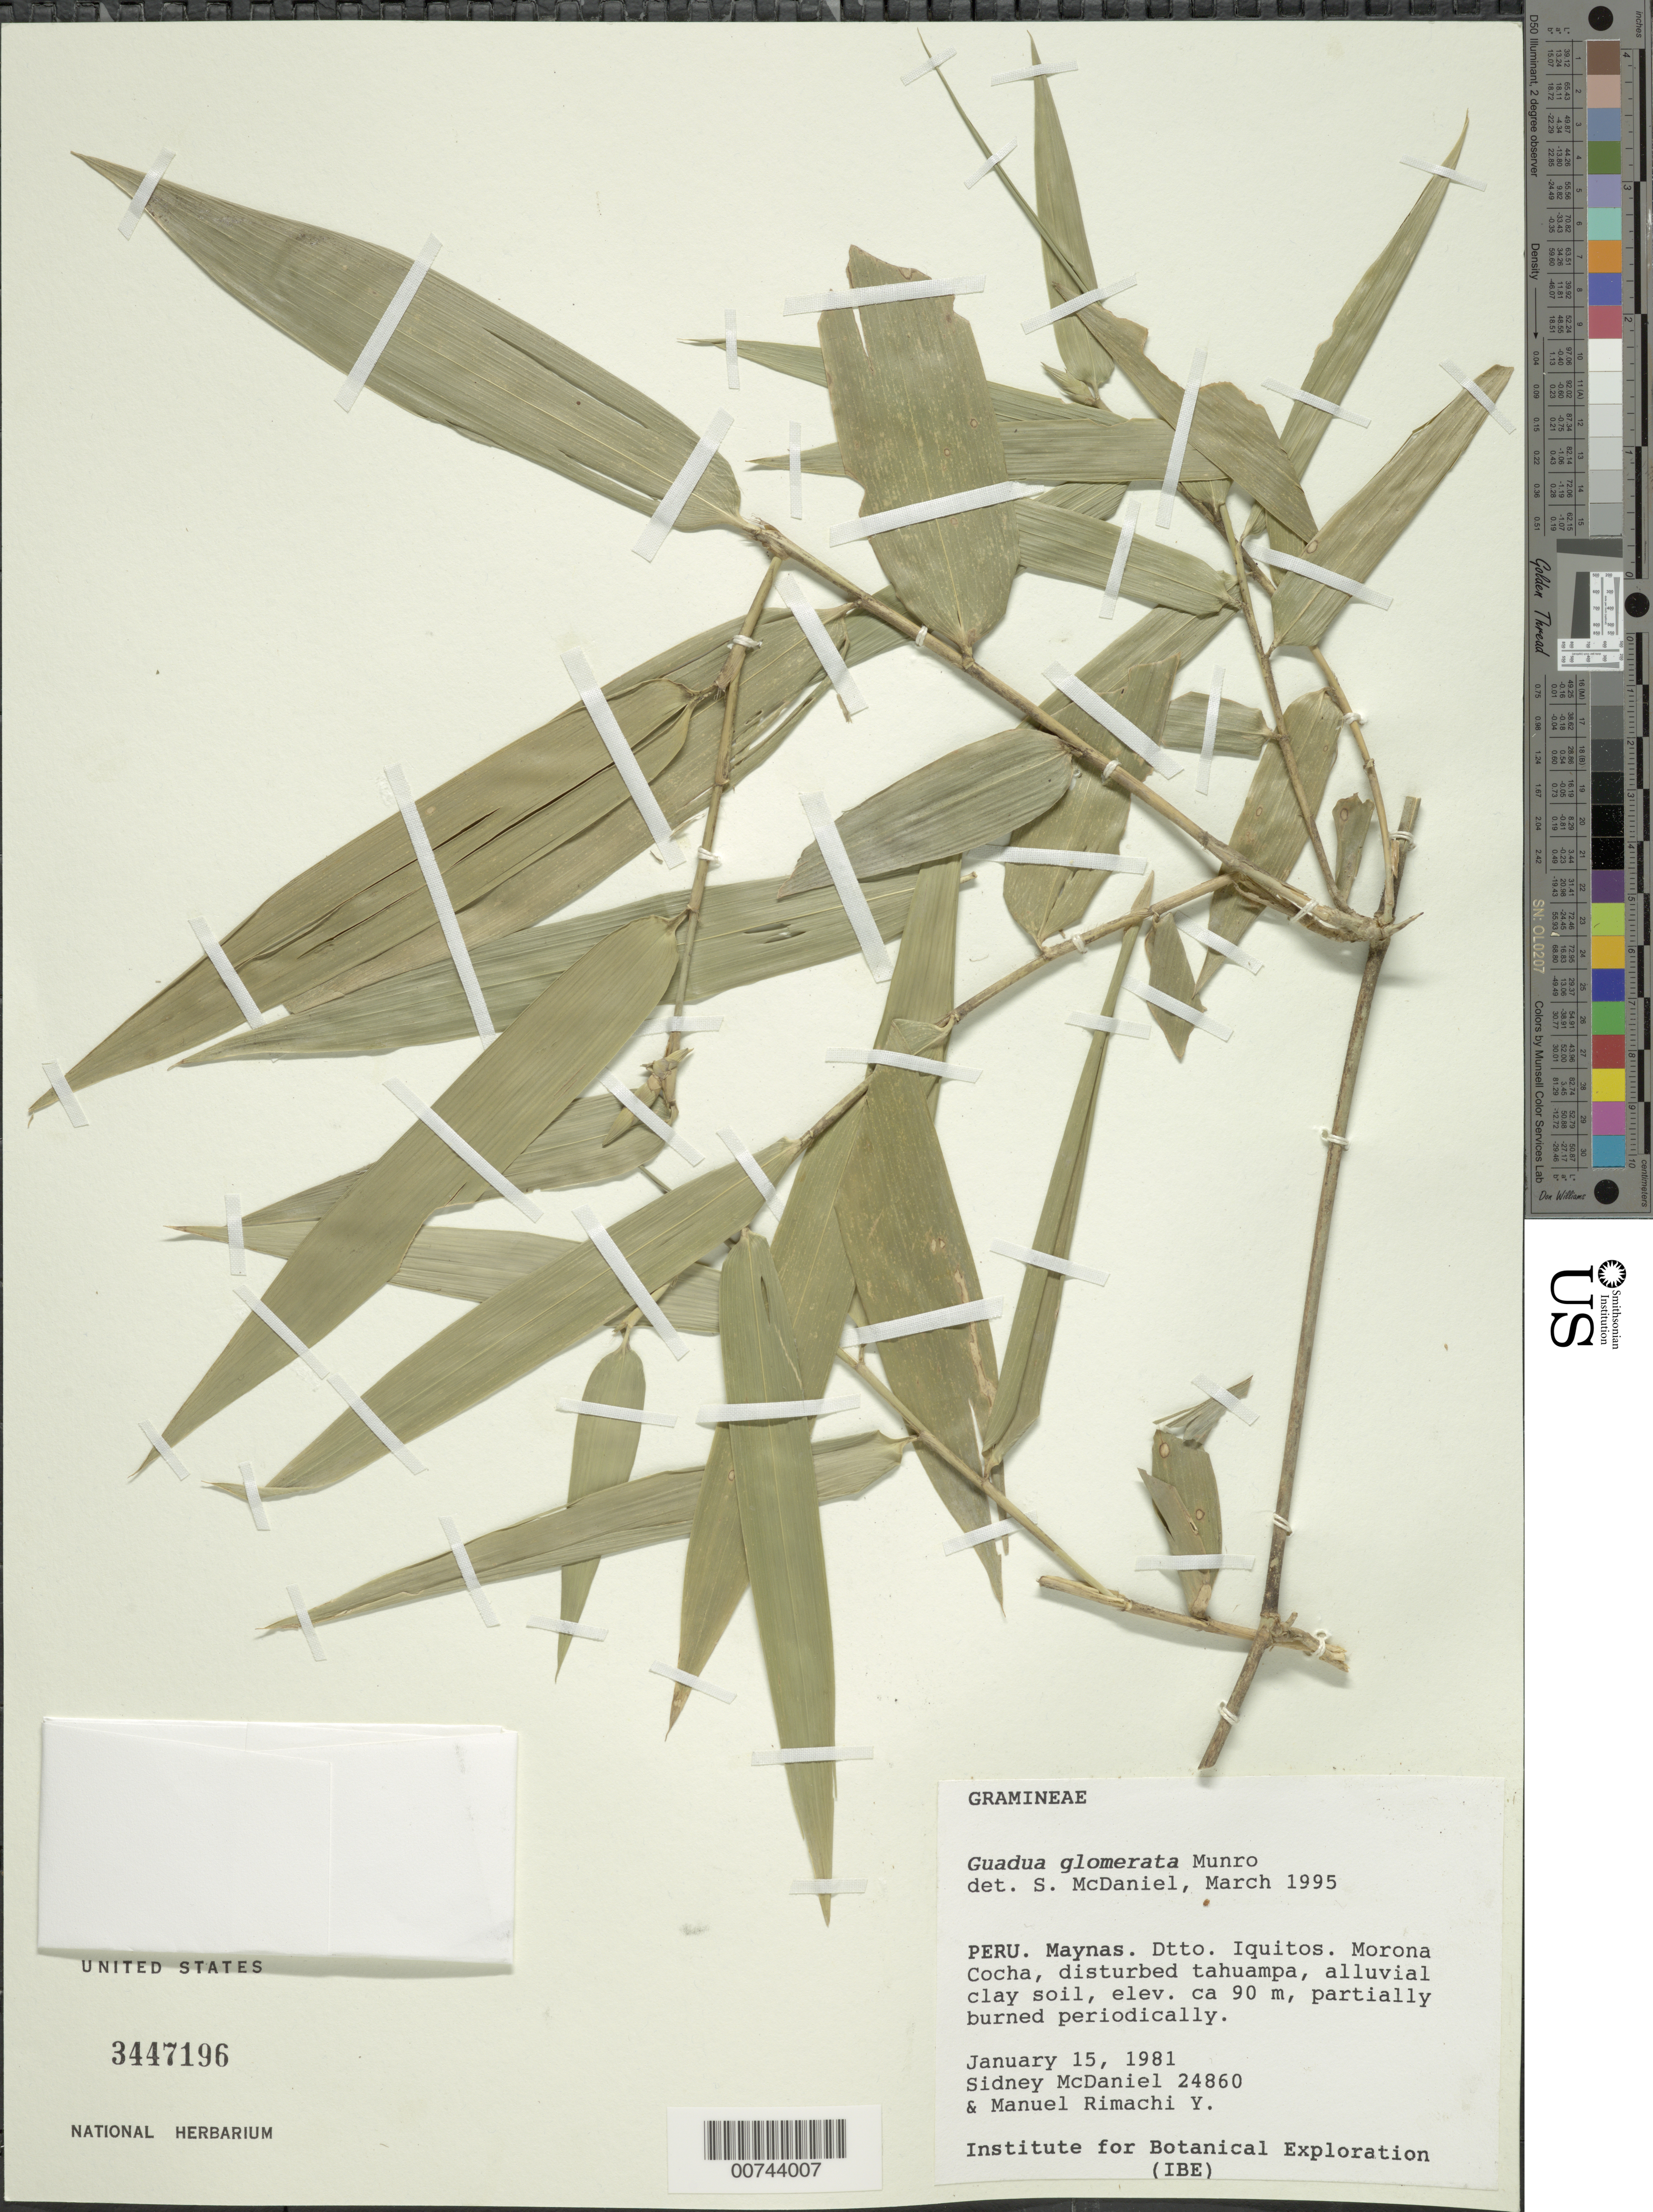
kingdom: Plantae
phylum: Tracheophyta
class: Liliopsida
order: Poales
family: Poaceae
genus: Guadua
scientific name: Guadua glomerata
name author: Munro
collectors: S. T. McDaniel, M. Rimachi Y. & R. R. Haynes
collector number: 24860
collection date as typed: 15 Jan 1981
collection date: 1981-01-15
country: Peru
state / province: Loreto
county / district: Maynas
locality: Iquitos, Morona Cocha.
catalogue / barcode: US 3447146